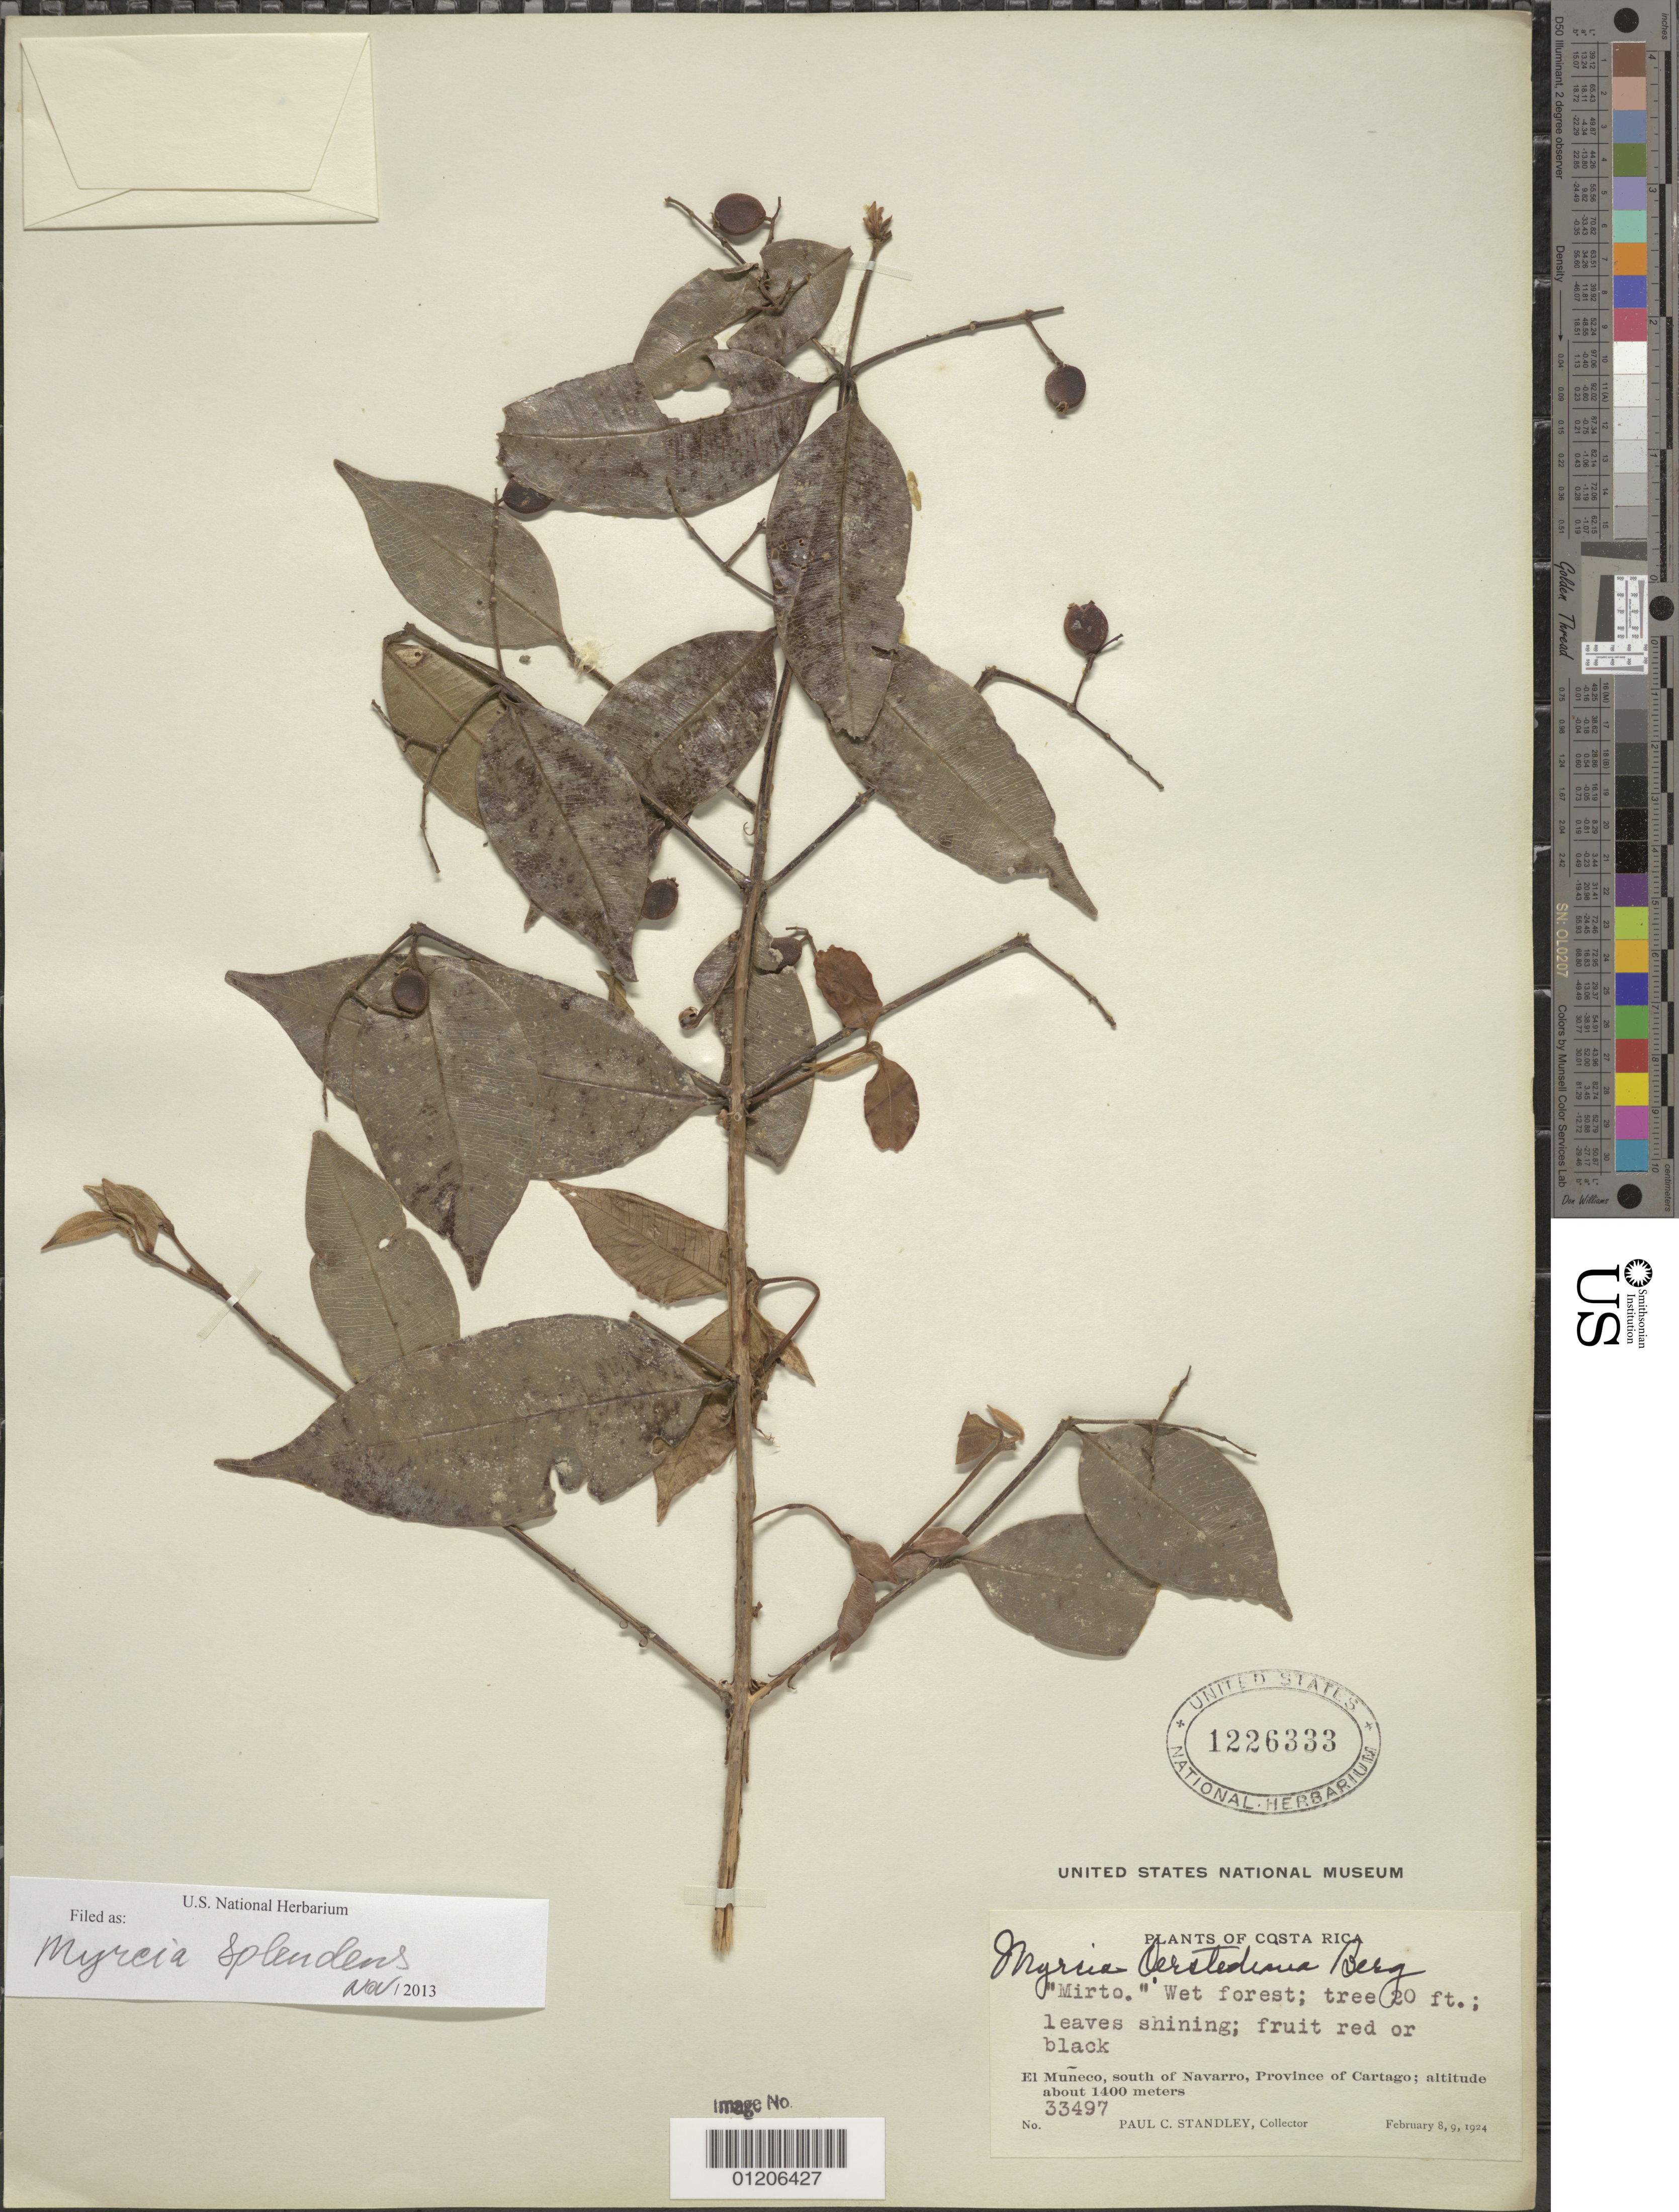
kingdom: Plantae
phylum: Tracheophyta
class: Magnoliopsida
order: Myrtales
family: Myrtaceae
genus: Myrcia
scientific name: Myrcia splendens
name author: (Sw.) DC.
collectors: P. C. Standley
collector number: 33497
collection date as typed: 08 Feb 1924 and 09 Feb 1924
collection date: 1924-02-08,1924-02-09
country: Costa Rica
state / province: Cartago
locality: El Muneco, S of Navaro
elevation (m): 1400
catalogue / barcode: US 1226333